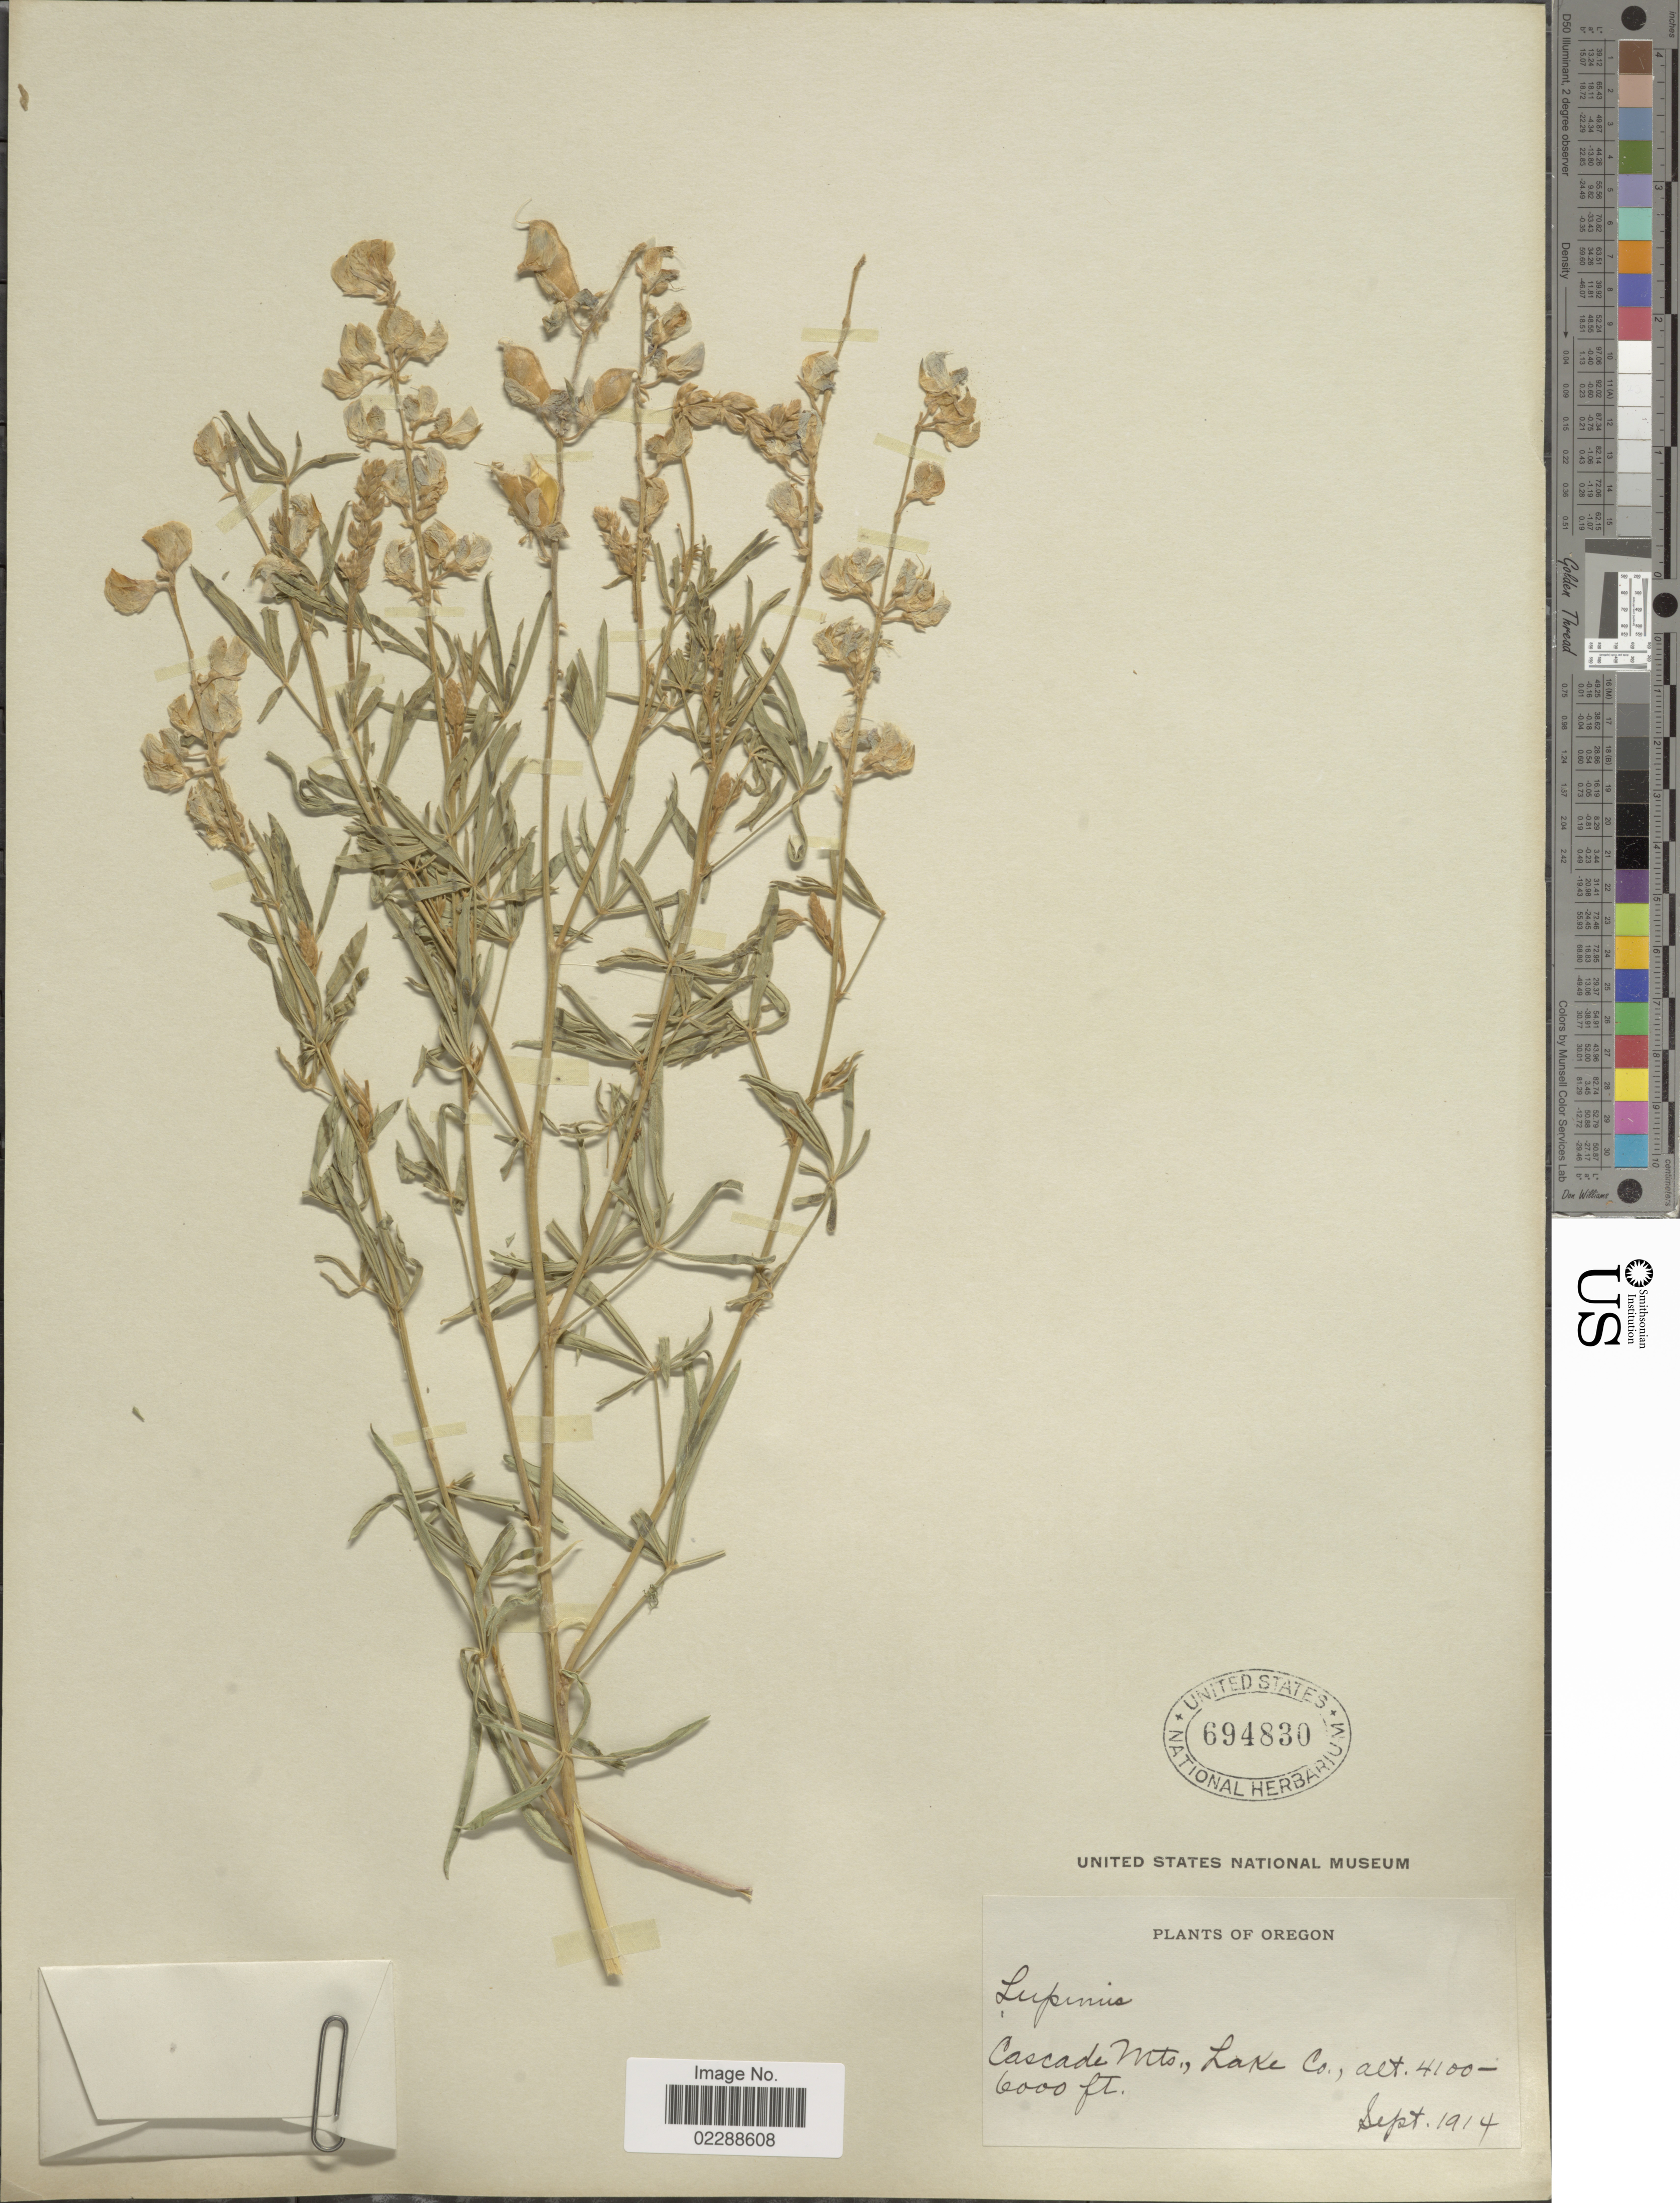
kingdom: Plantae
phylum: Tracheophyta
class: Magnoliopsida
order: Fabales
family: Fabaceae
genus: Lupinus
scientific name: Lupinus sp.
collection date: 1914-09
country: United States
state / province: Oregon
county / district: Lake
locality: Cascade Mts., Lake Co.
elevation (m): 1250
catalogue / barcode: US 694830